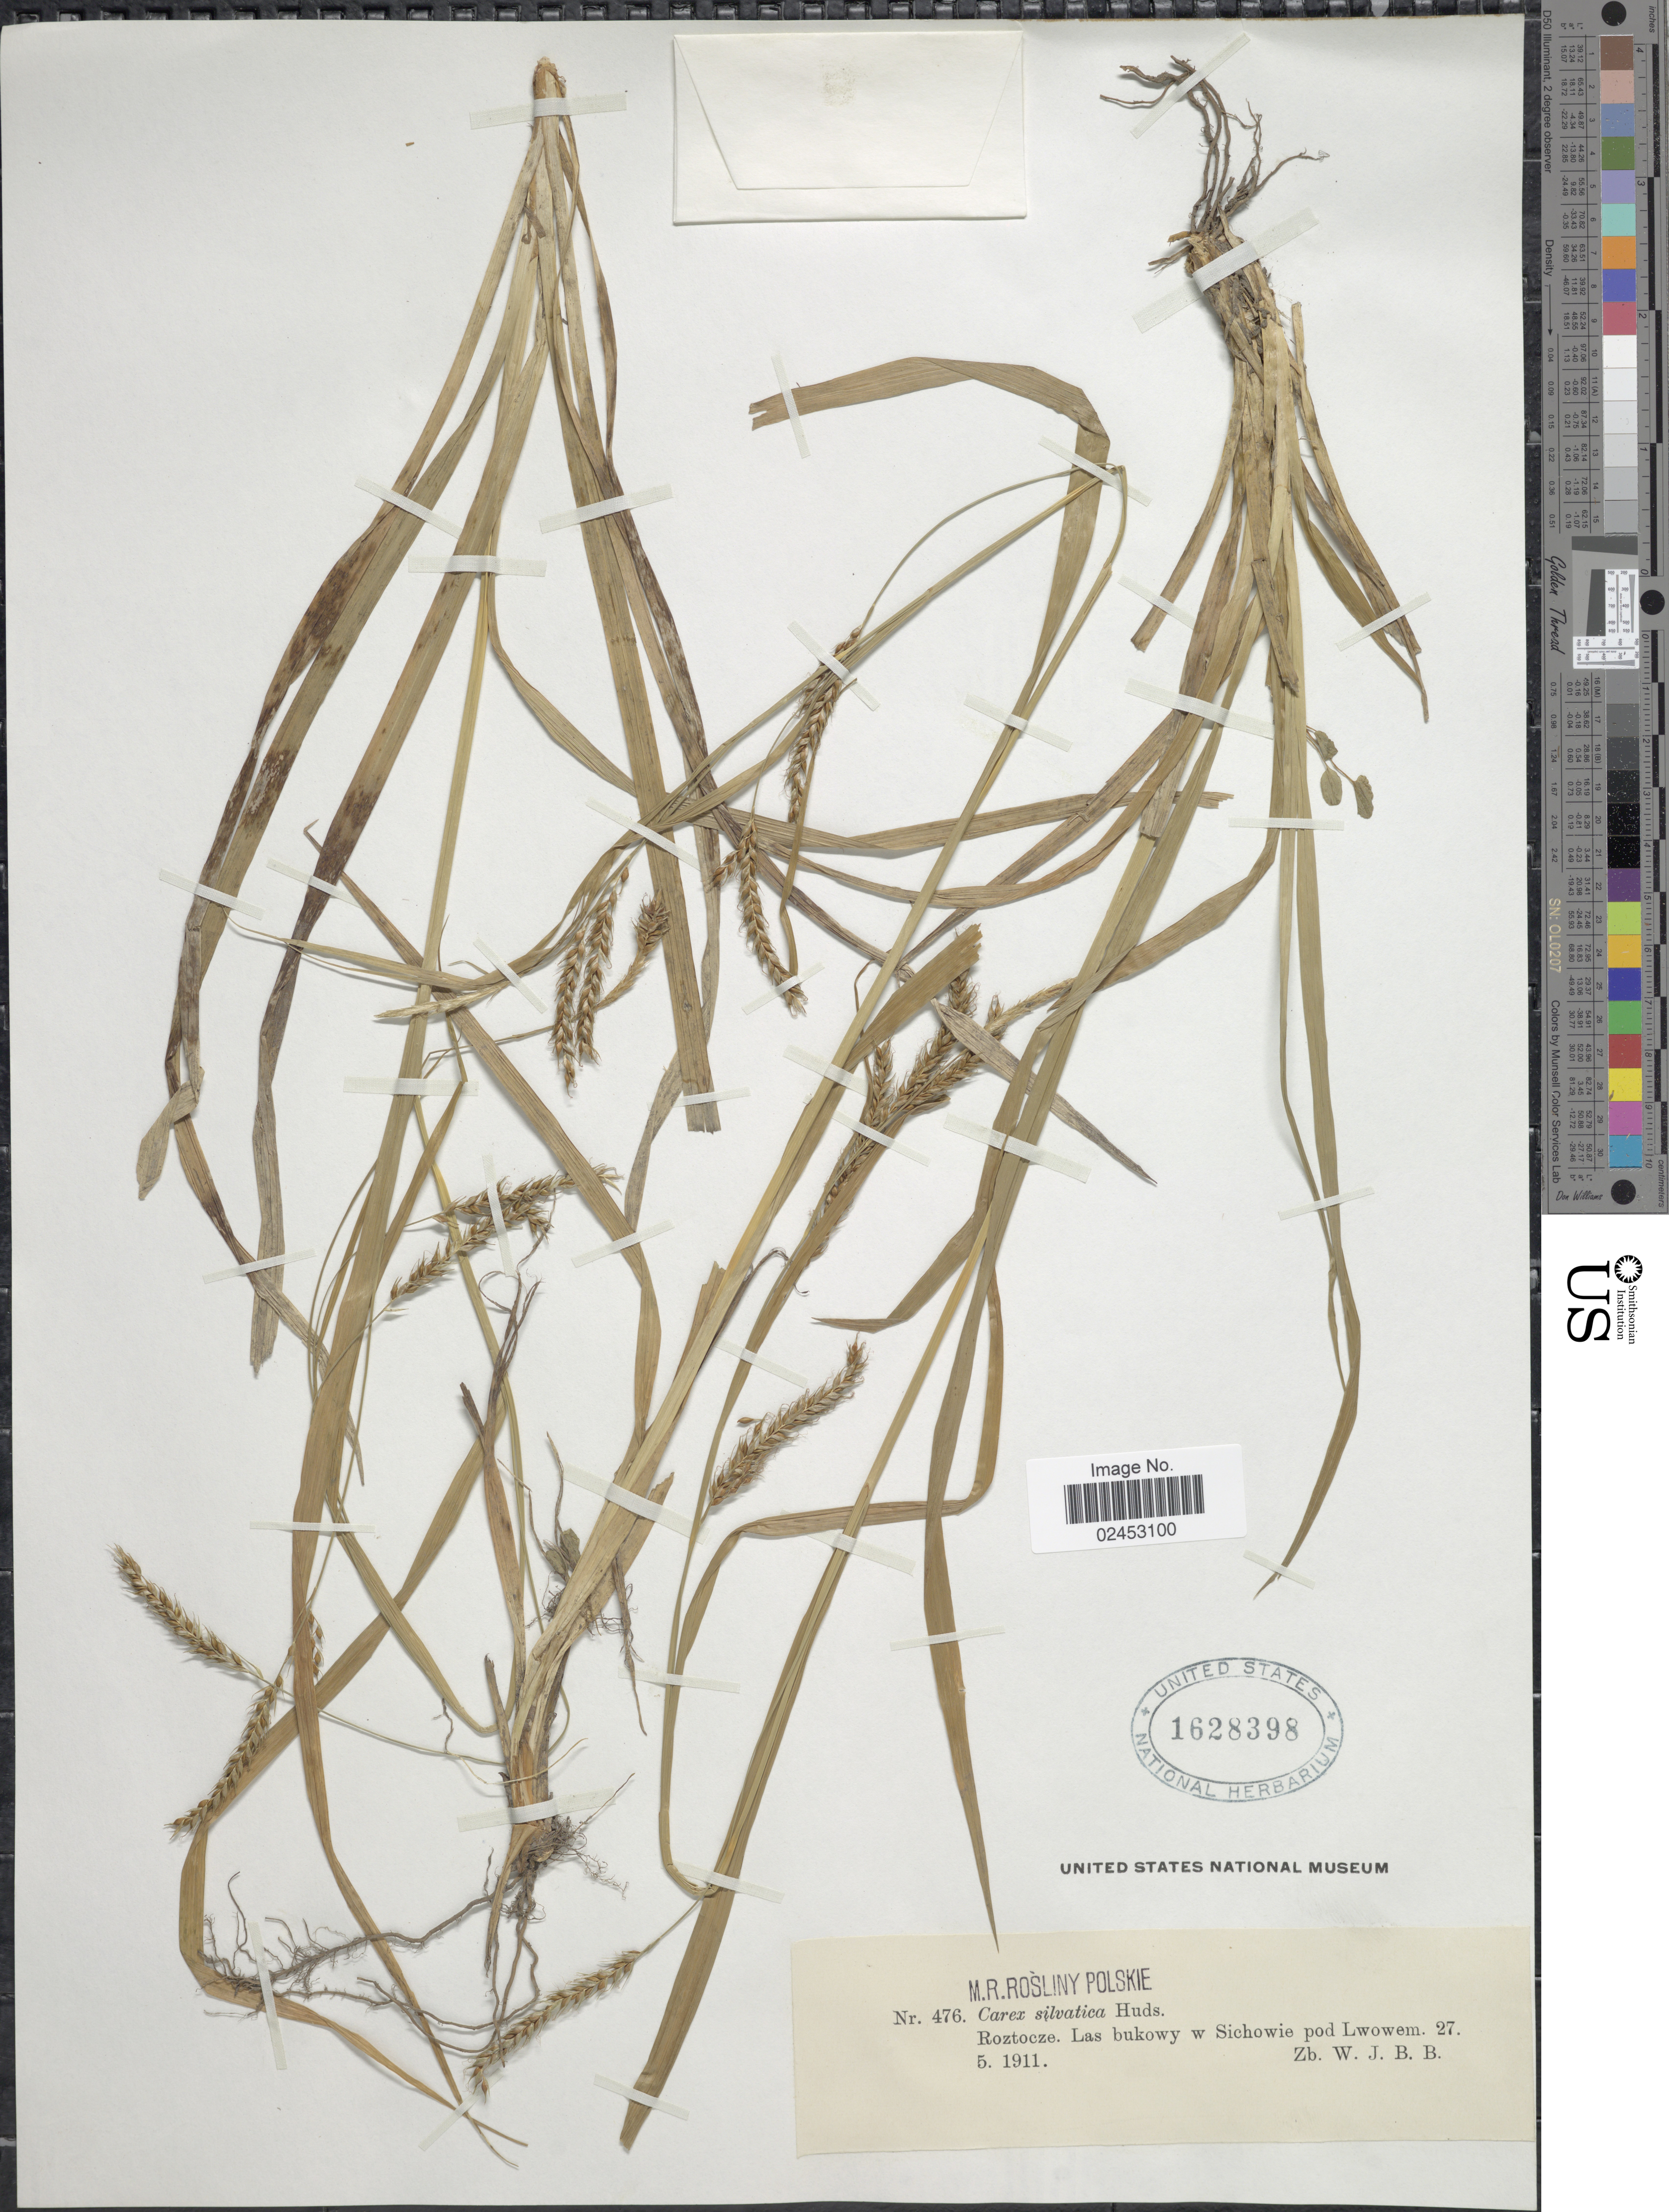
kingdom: Plantae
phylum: Tracheophyta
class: Liliopsida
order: Poales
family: Cyperaceae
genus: Carex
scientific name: Carex sylvatica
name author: Huds.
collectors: W. J. B. B.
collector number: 476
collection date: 1911-05-27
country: Poland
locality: Roztocze, Las bukowy w Sichowie pod Lwowem.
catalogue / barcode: US 1628398